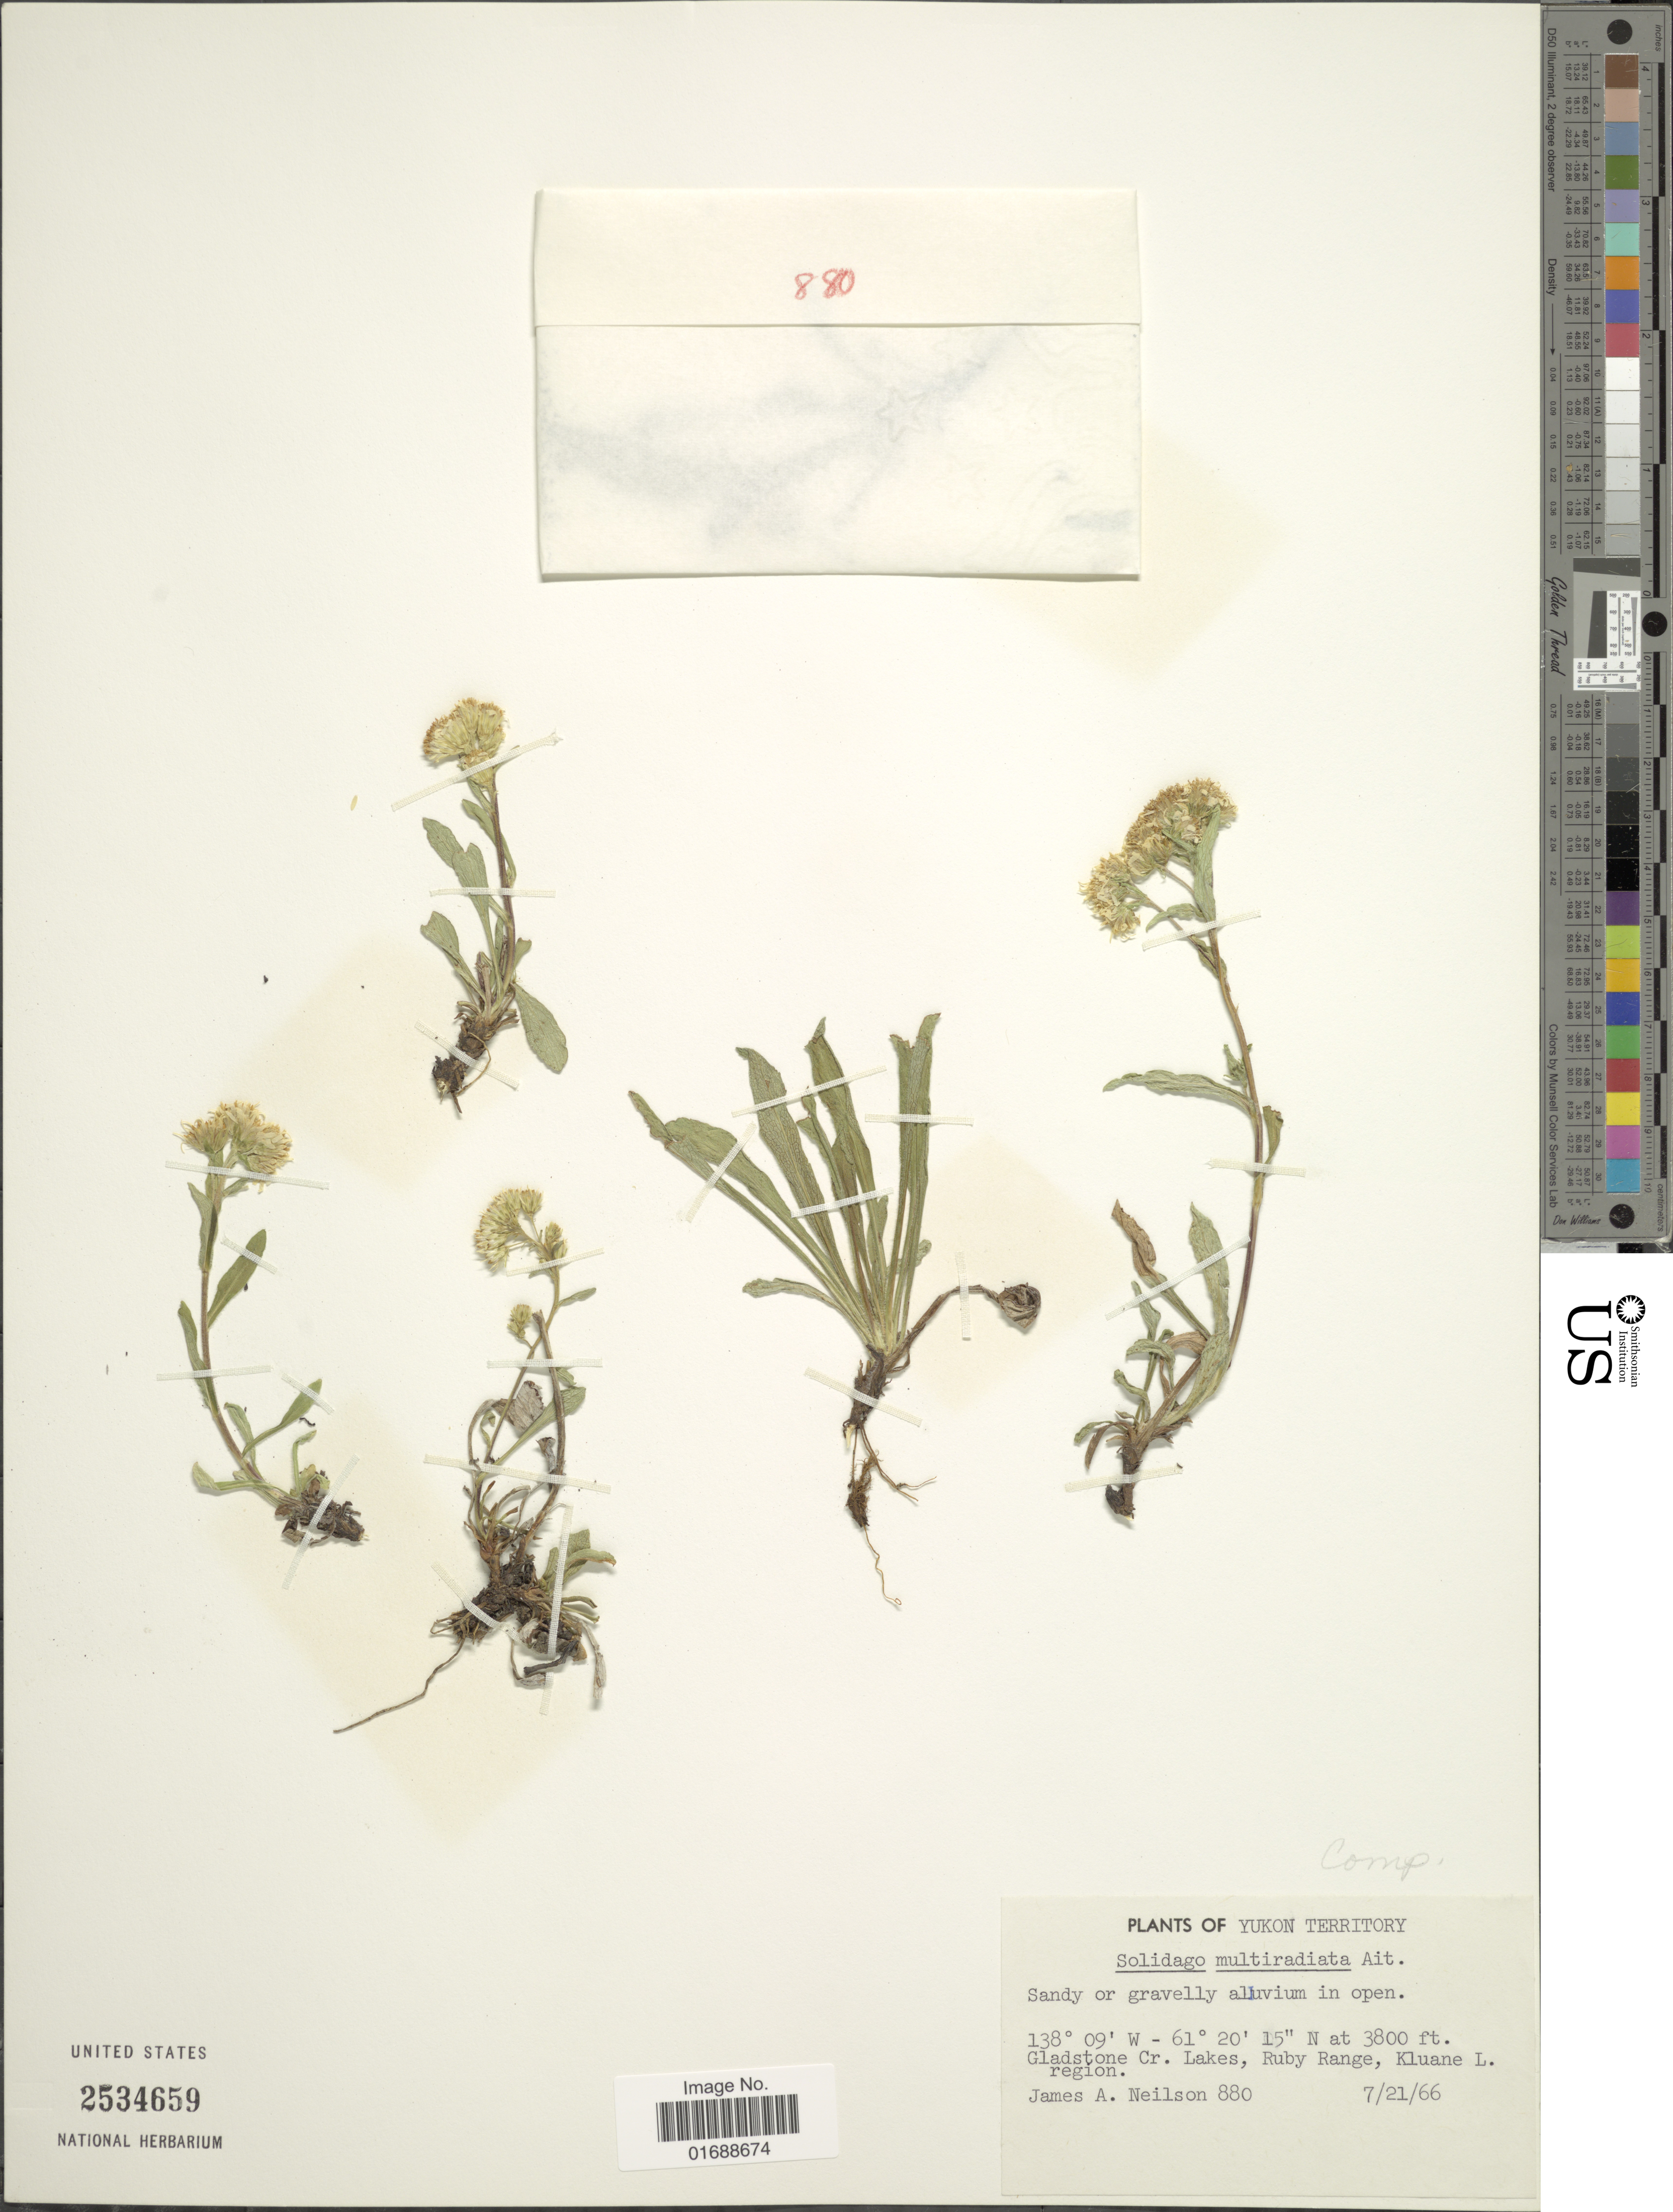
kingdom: Plantae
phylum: Tracheophyta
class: Magnoliopsida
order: Asterales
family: Asteraceae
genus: Solidago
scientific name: Solidago multiradiata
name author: Aiton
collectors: J. Neilson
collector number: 880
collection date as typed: Transcribed d/m/y: 21/7/66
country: Canada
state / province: Yukon Territory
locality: Gladstone Cr. Lakes, Ruby Range, Kluane L. Region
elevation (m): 1158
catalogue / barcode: US 2534659